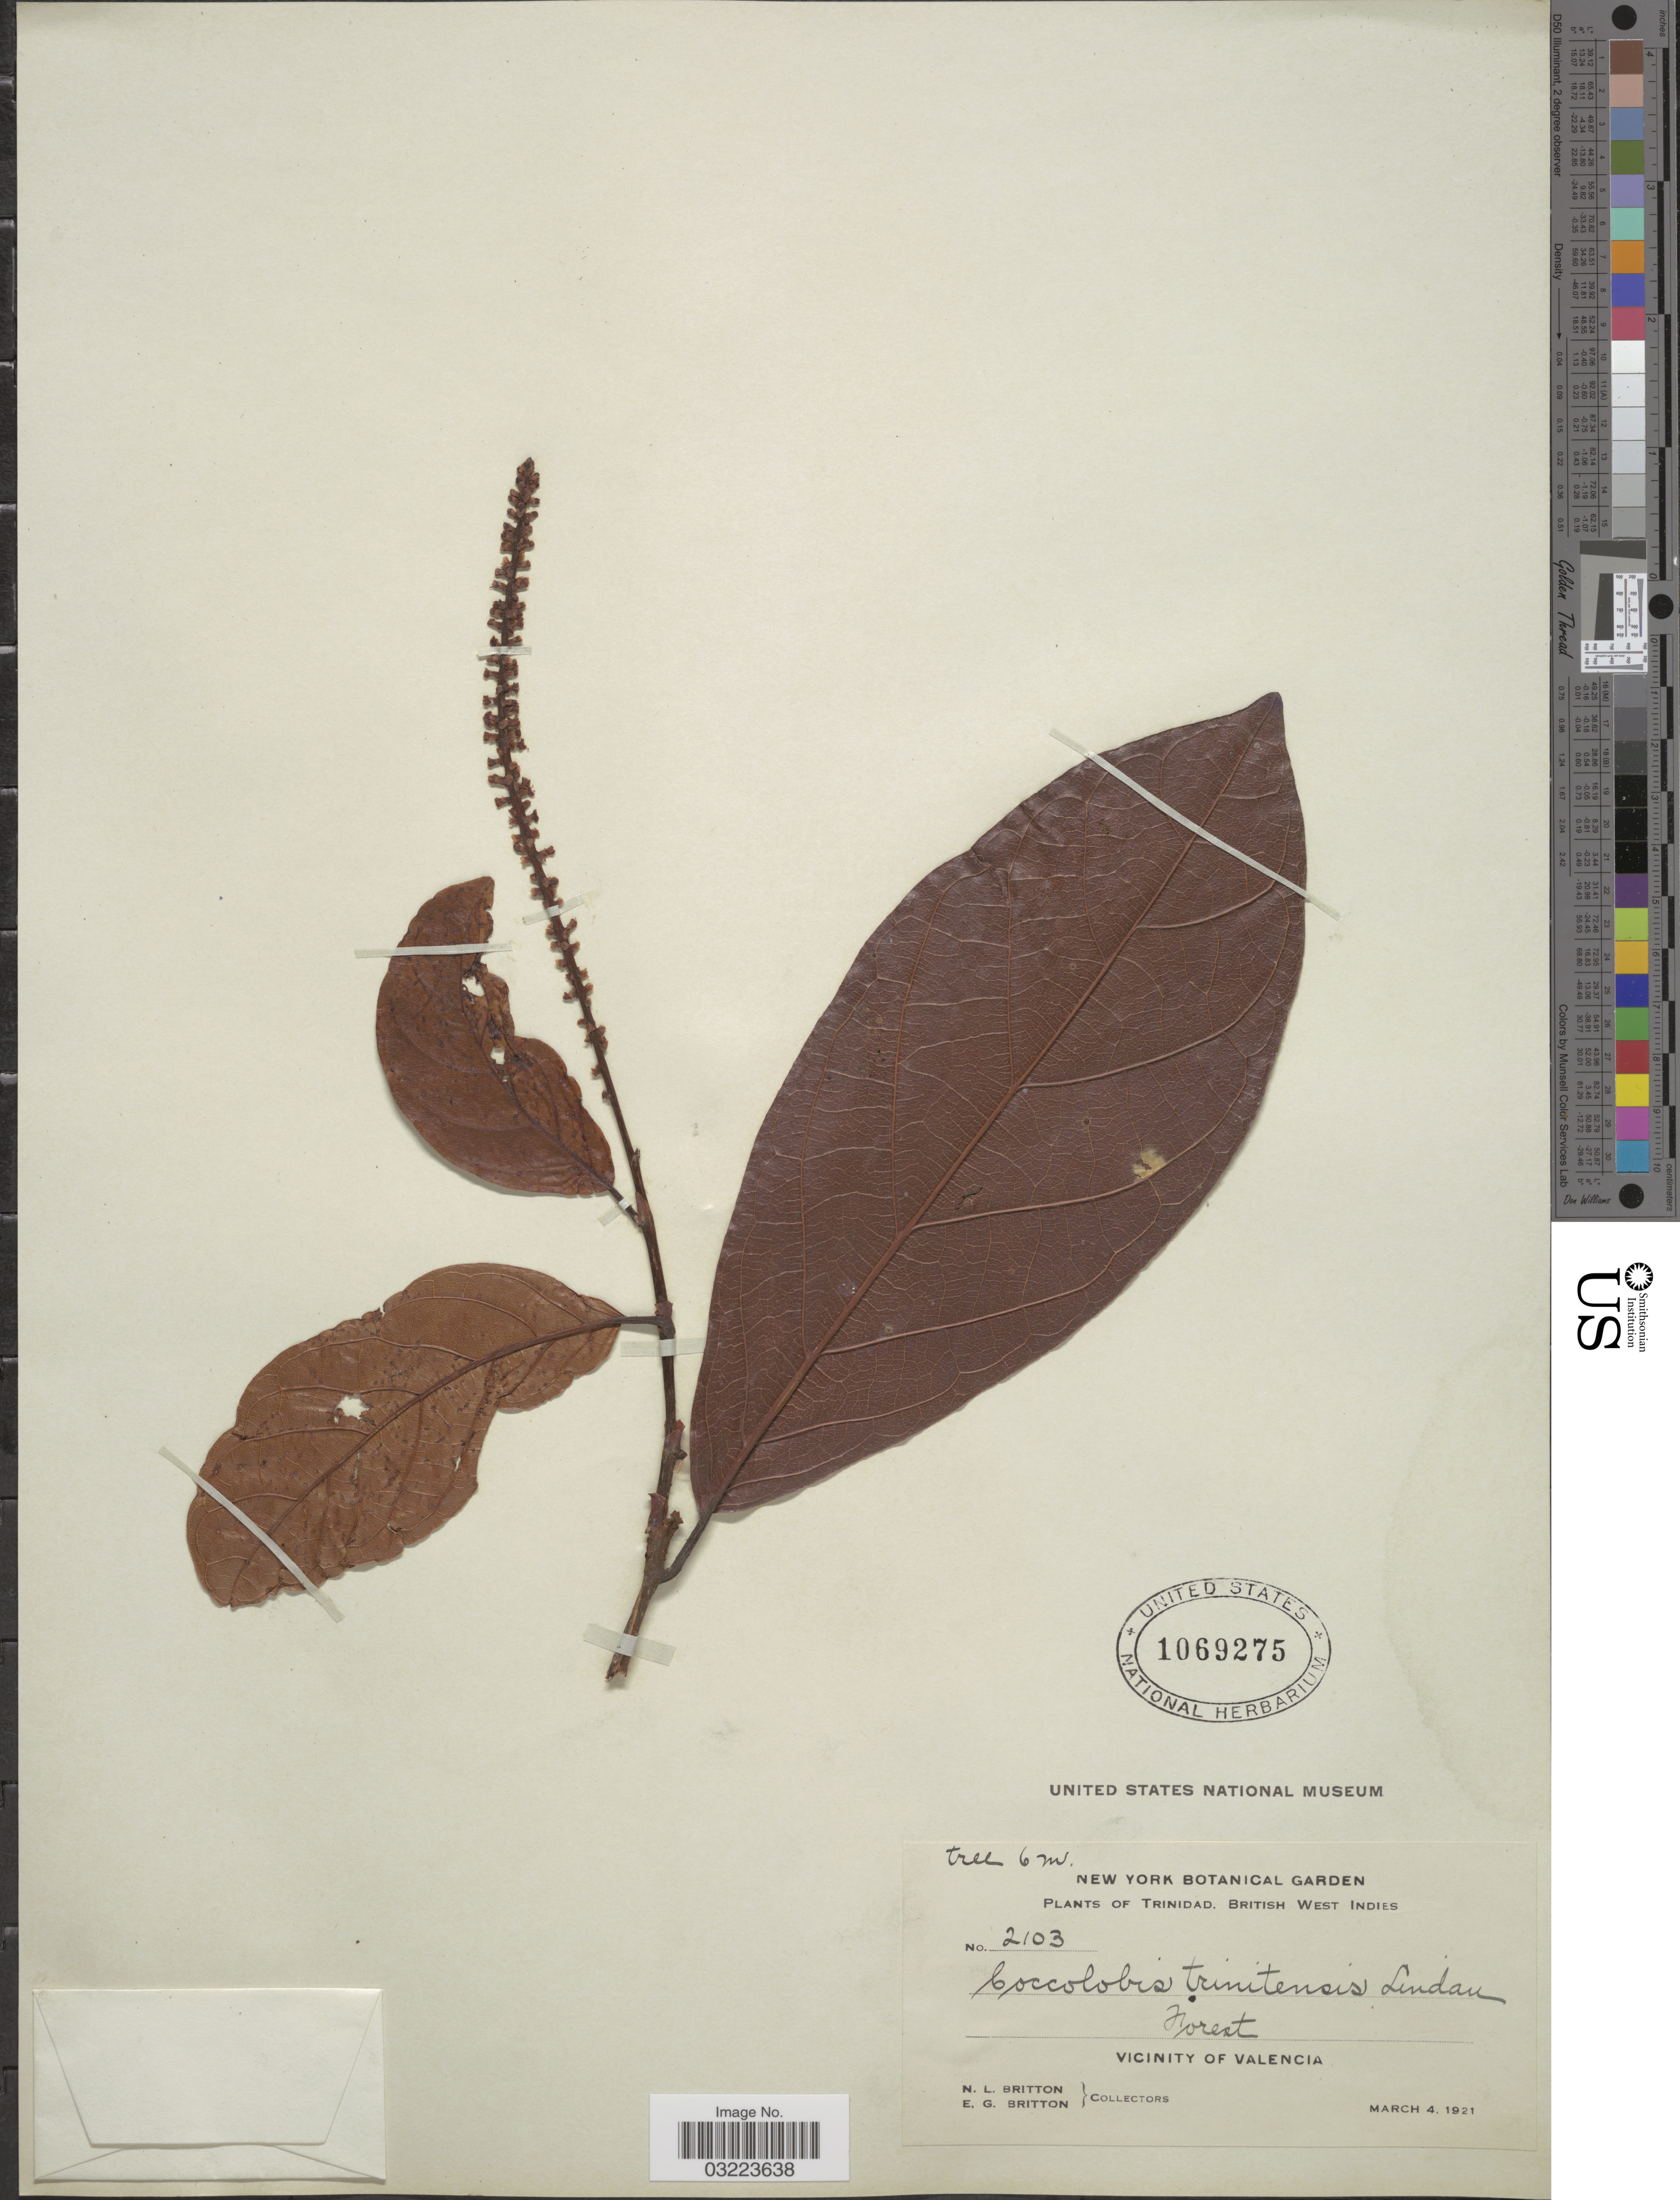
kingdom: Plantae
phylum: Tracheophyta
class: Magnoliopsida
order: Caryophyllales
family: Polygonaceae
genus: Coccoloba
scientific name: Coccoloba trinitatis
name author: Lindau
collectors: N. Britton & E. G. Britton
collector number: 2103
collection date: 1921-03-04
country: Trinidad and Tobago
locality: Trinidad, British West Indies. Forest. Vicinity of Valencia.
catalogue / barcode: US 1069275